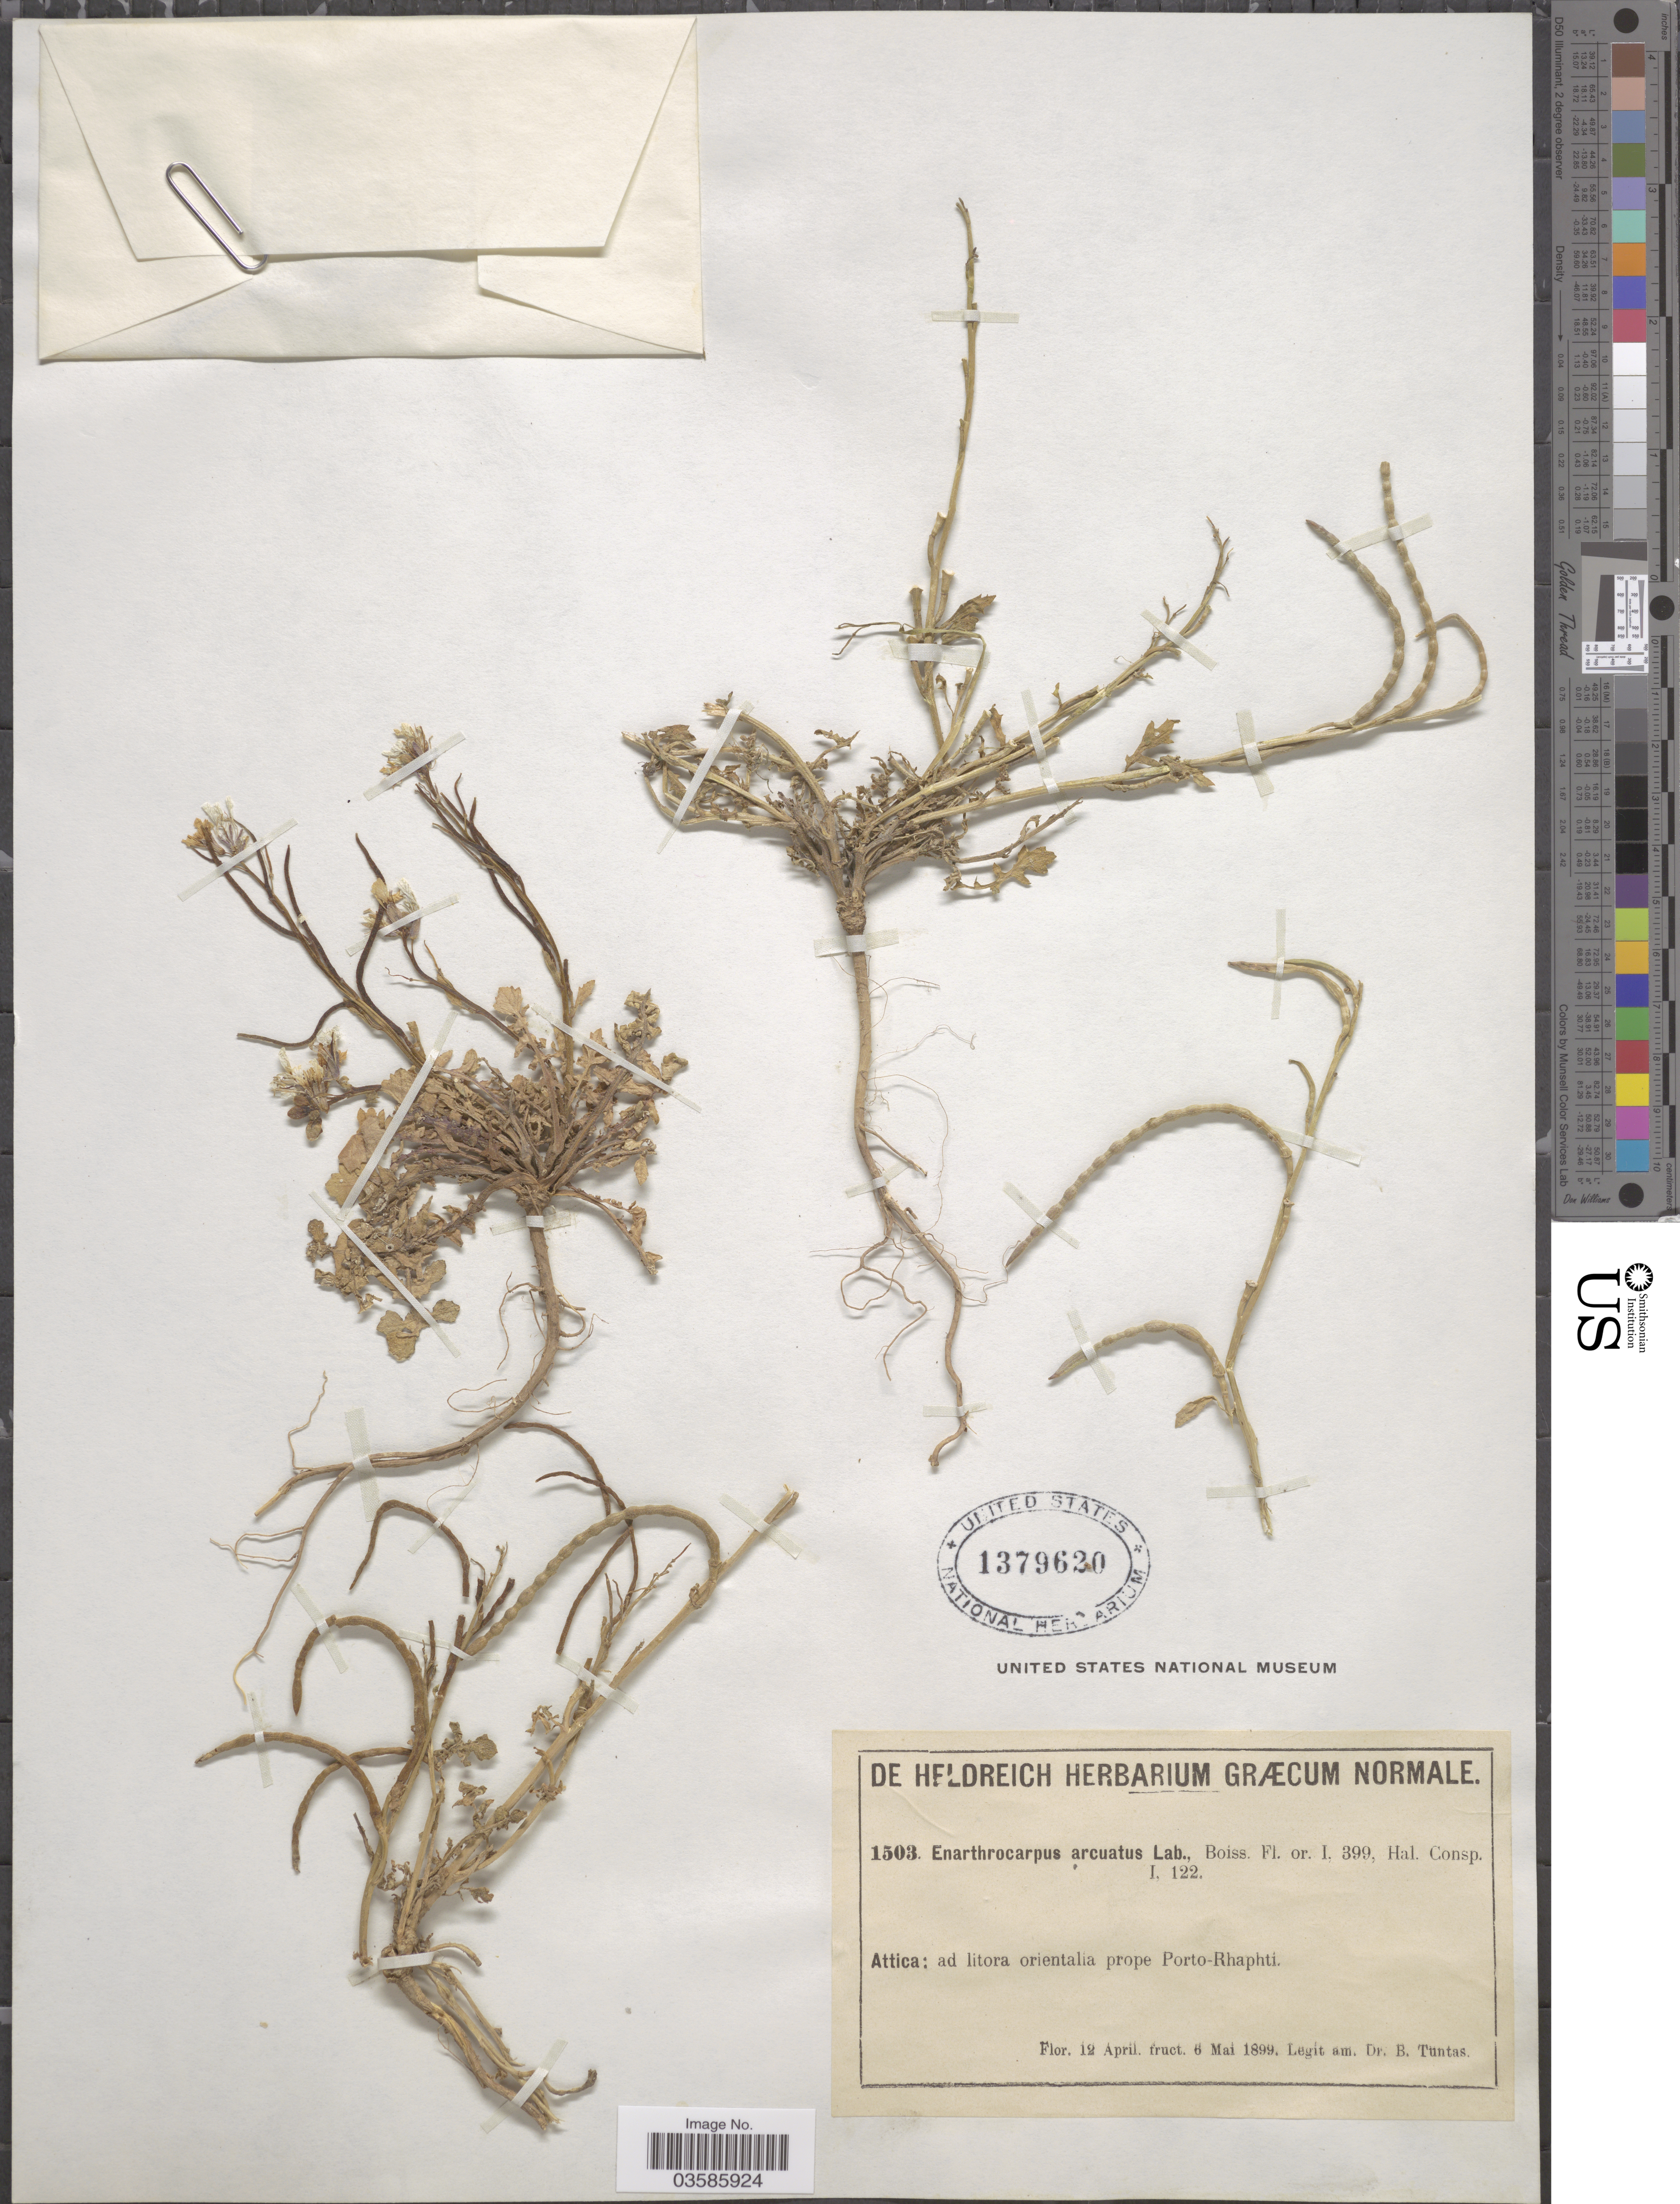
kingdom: Plantae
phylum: Tracheophyta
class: Magnoliopsida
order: Brassicales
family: Brassicaceae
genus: Enarthrocarpus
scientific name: Enarthrocarpus arcuatus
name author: Labill.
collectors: B. Tuntas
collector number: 1503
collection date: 1899-04-12/1899-05-06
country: Greece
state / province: Attica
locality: Ad litora orientalia prope Porto-Rhaphti.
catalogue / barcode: US 1379620